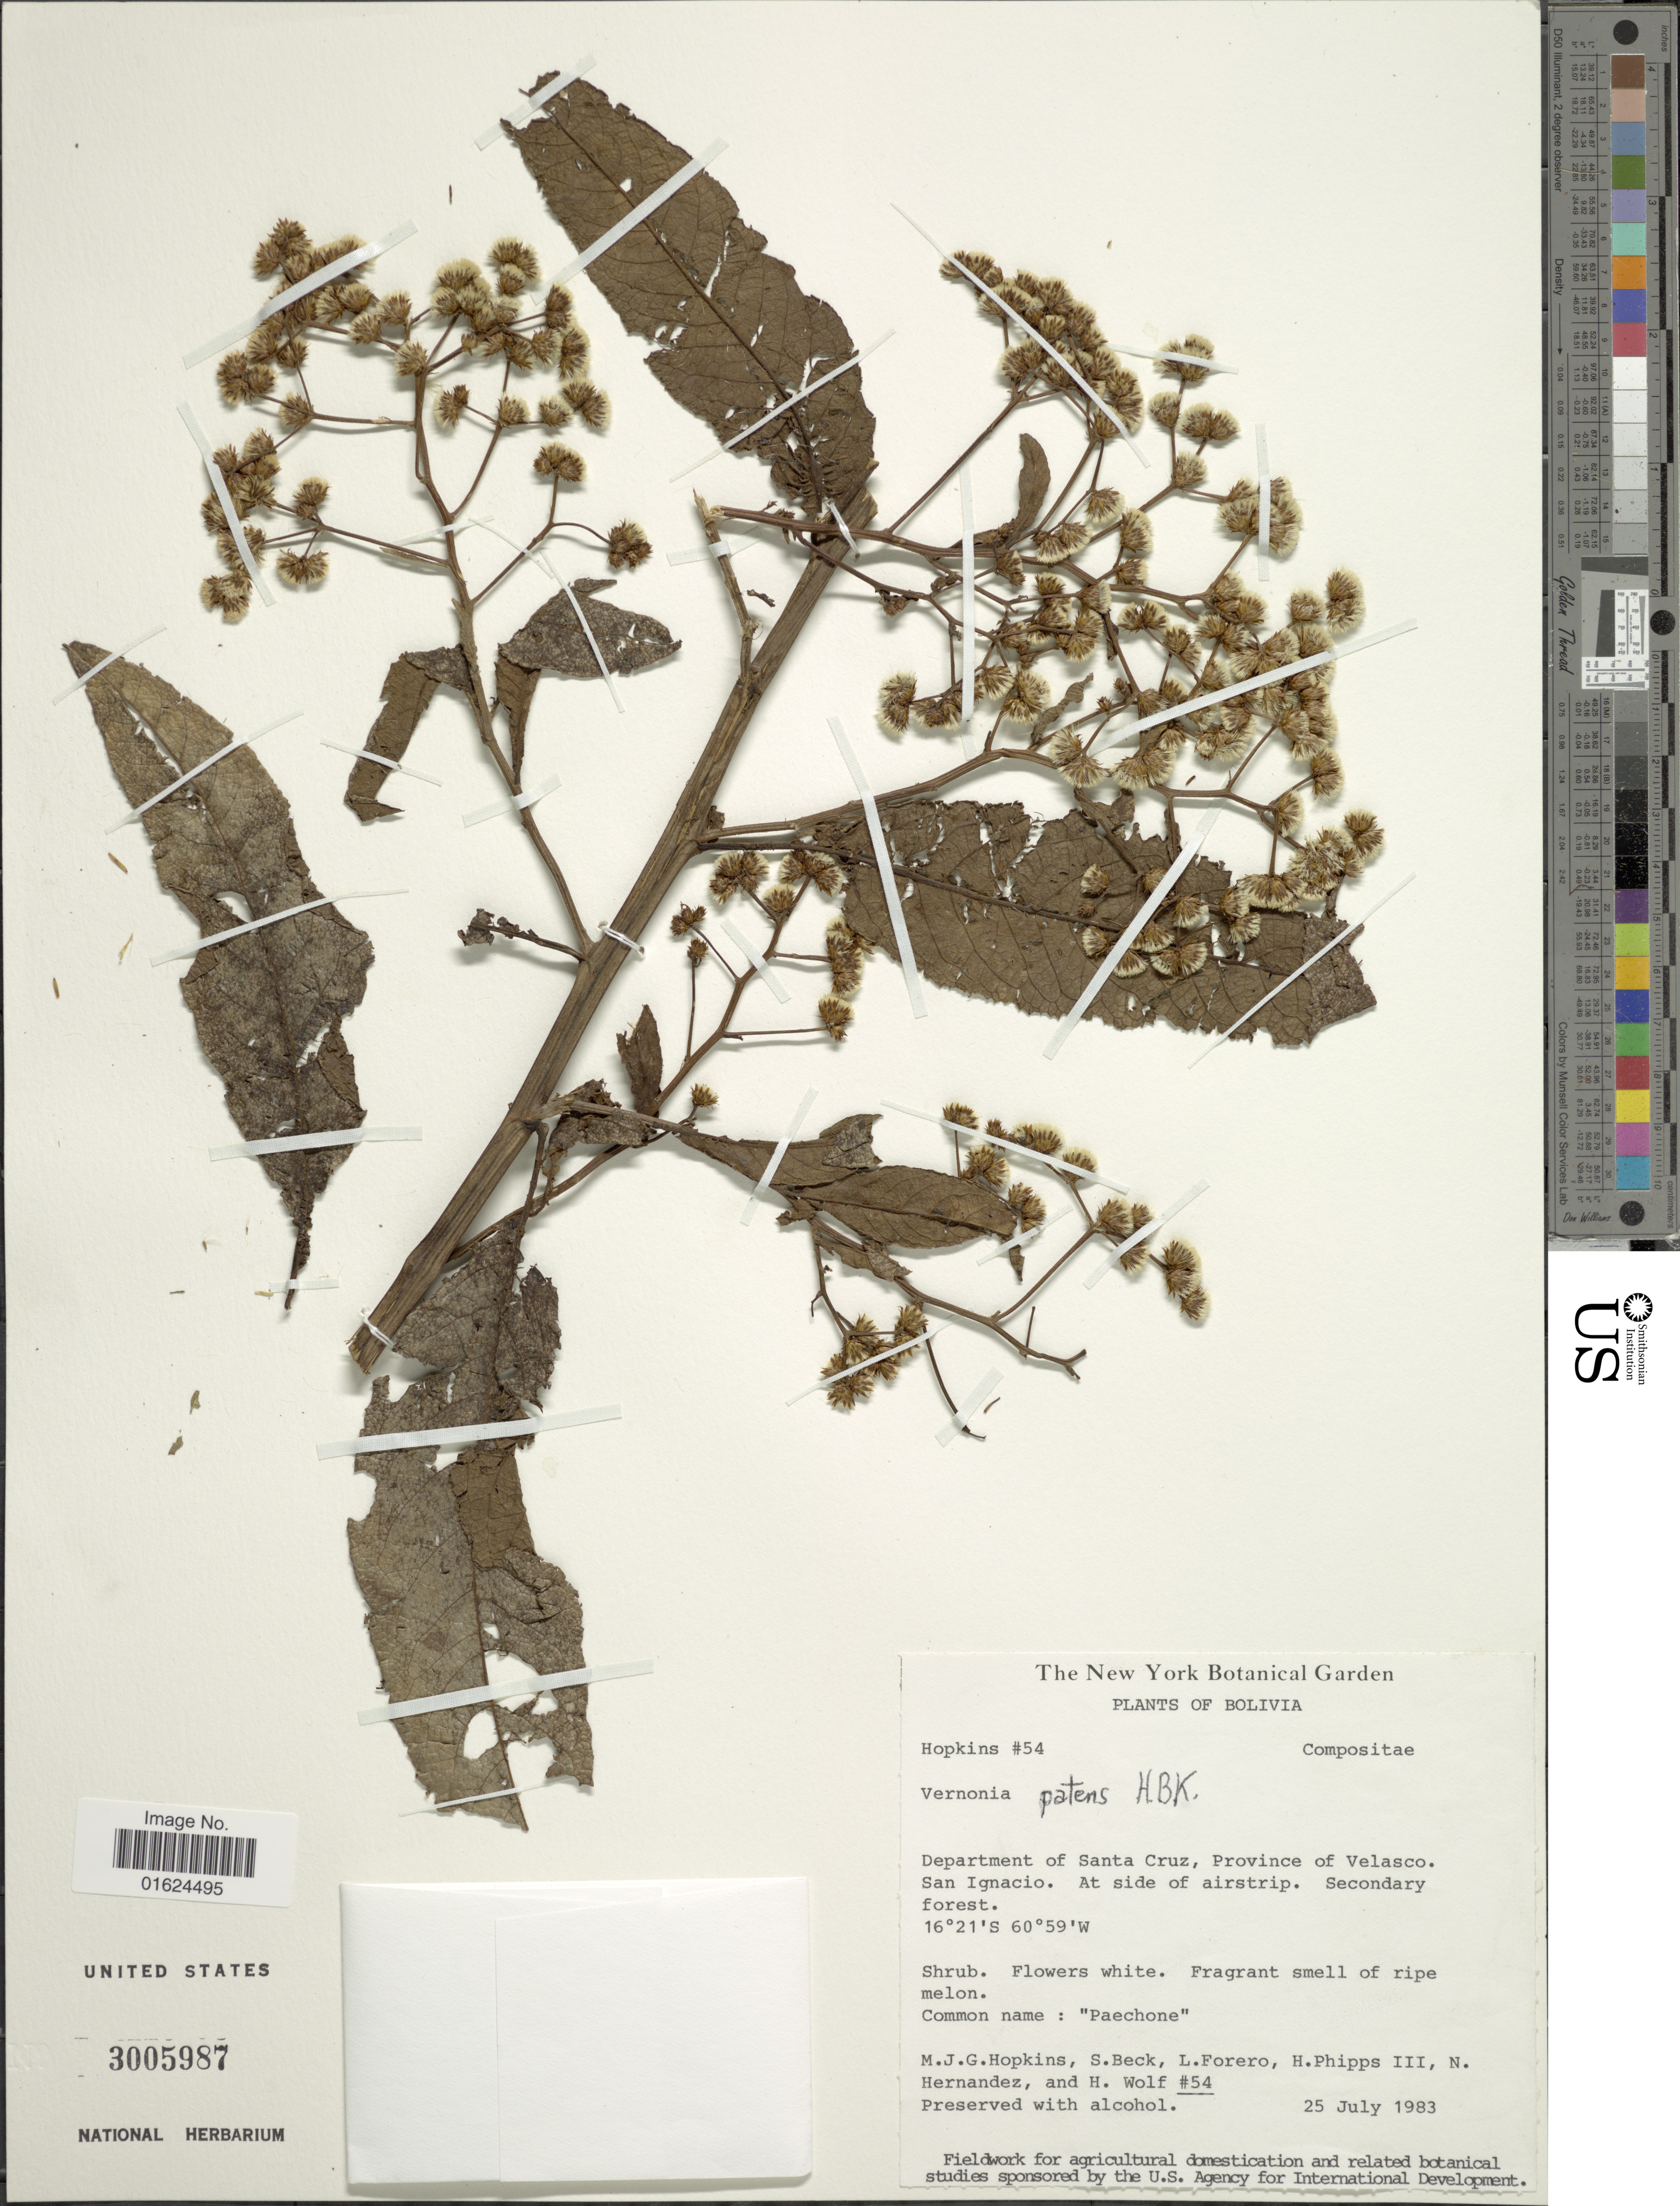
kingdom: Plantae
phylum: Tracheophyta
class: Magnoliopsida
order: Asterales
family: Asteraceae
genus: Vernonanthura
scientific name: Vernonanthura patens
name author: (Kunth) H. Rob.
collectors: M. J. G. Hopkins, S. G. Beck, L. Forero, H. Phipps & et al.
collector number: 54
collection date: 1983-07-25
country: Bolivia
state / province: Santa Cruz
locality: Department of Santa Cruz, Province of Velasco. San Ignacio. At side of airstrip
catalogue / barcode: US 3005987